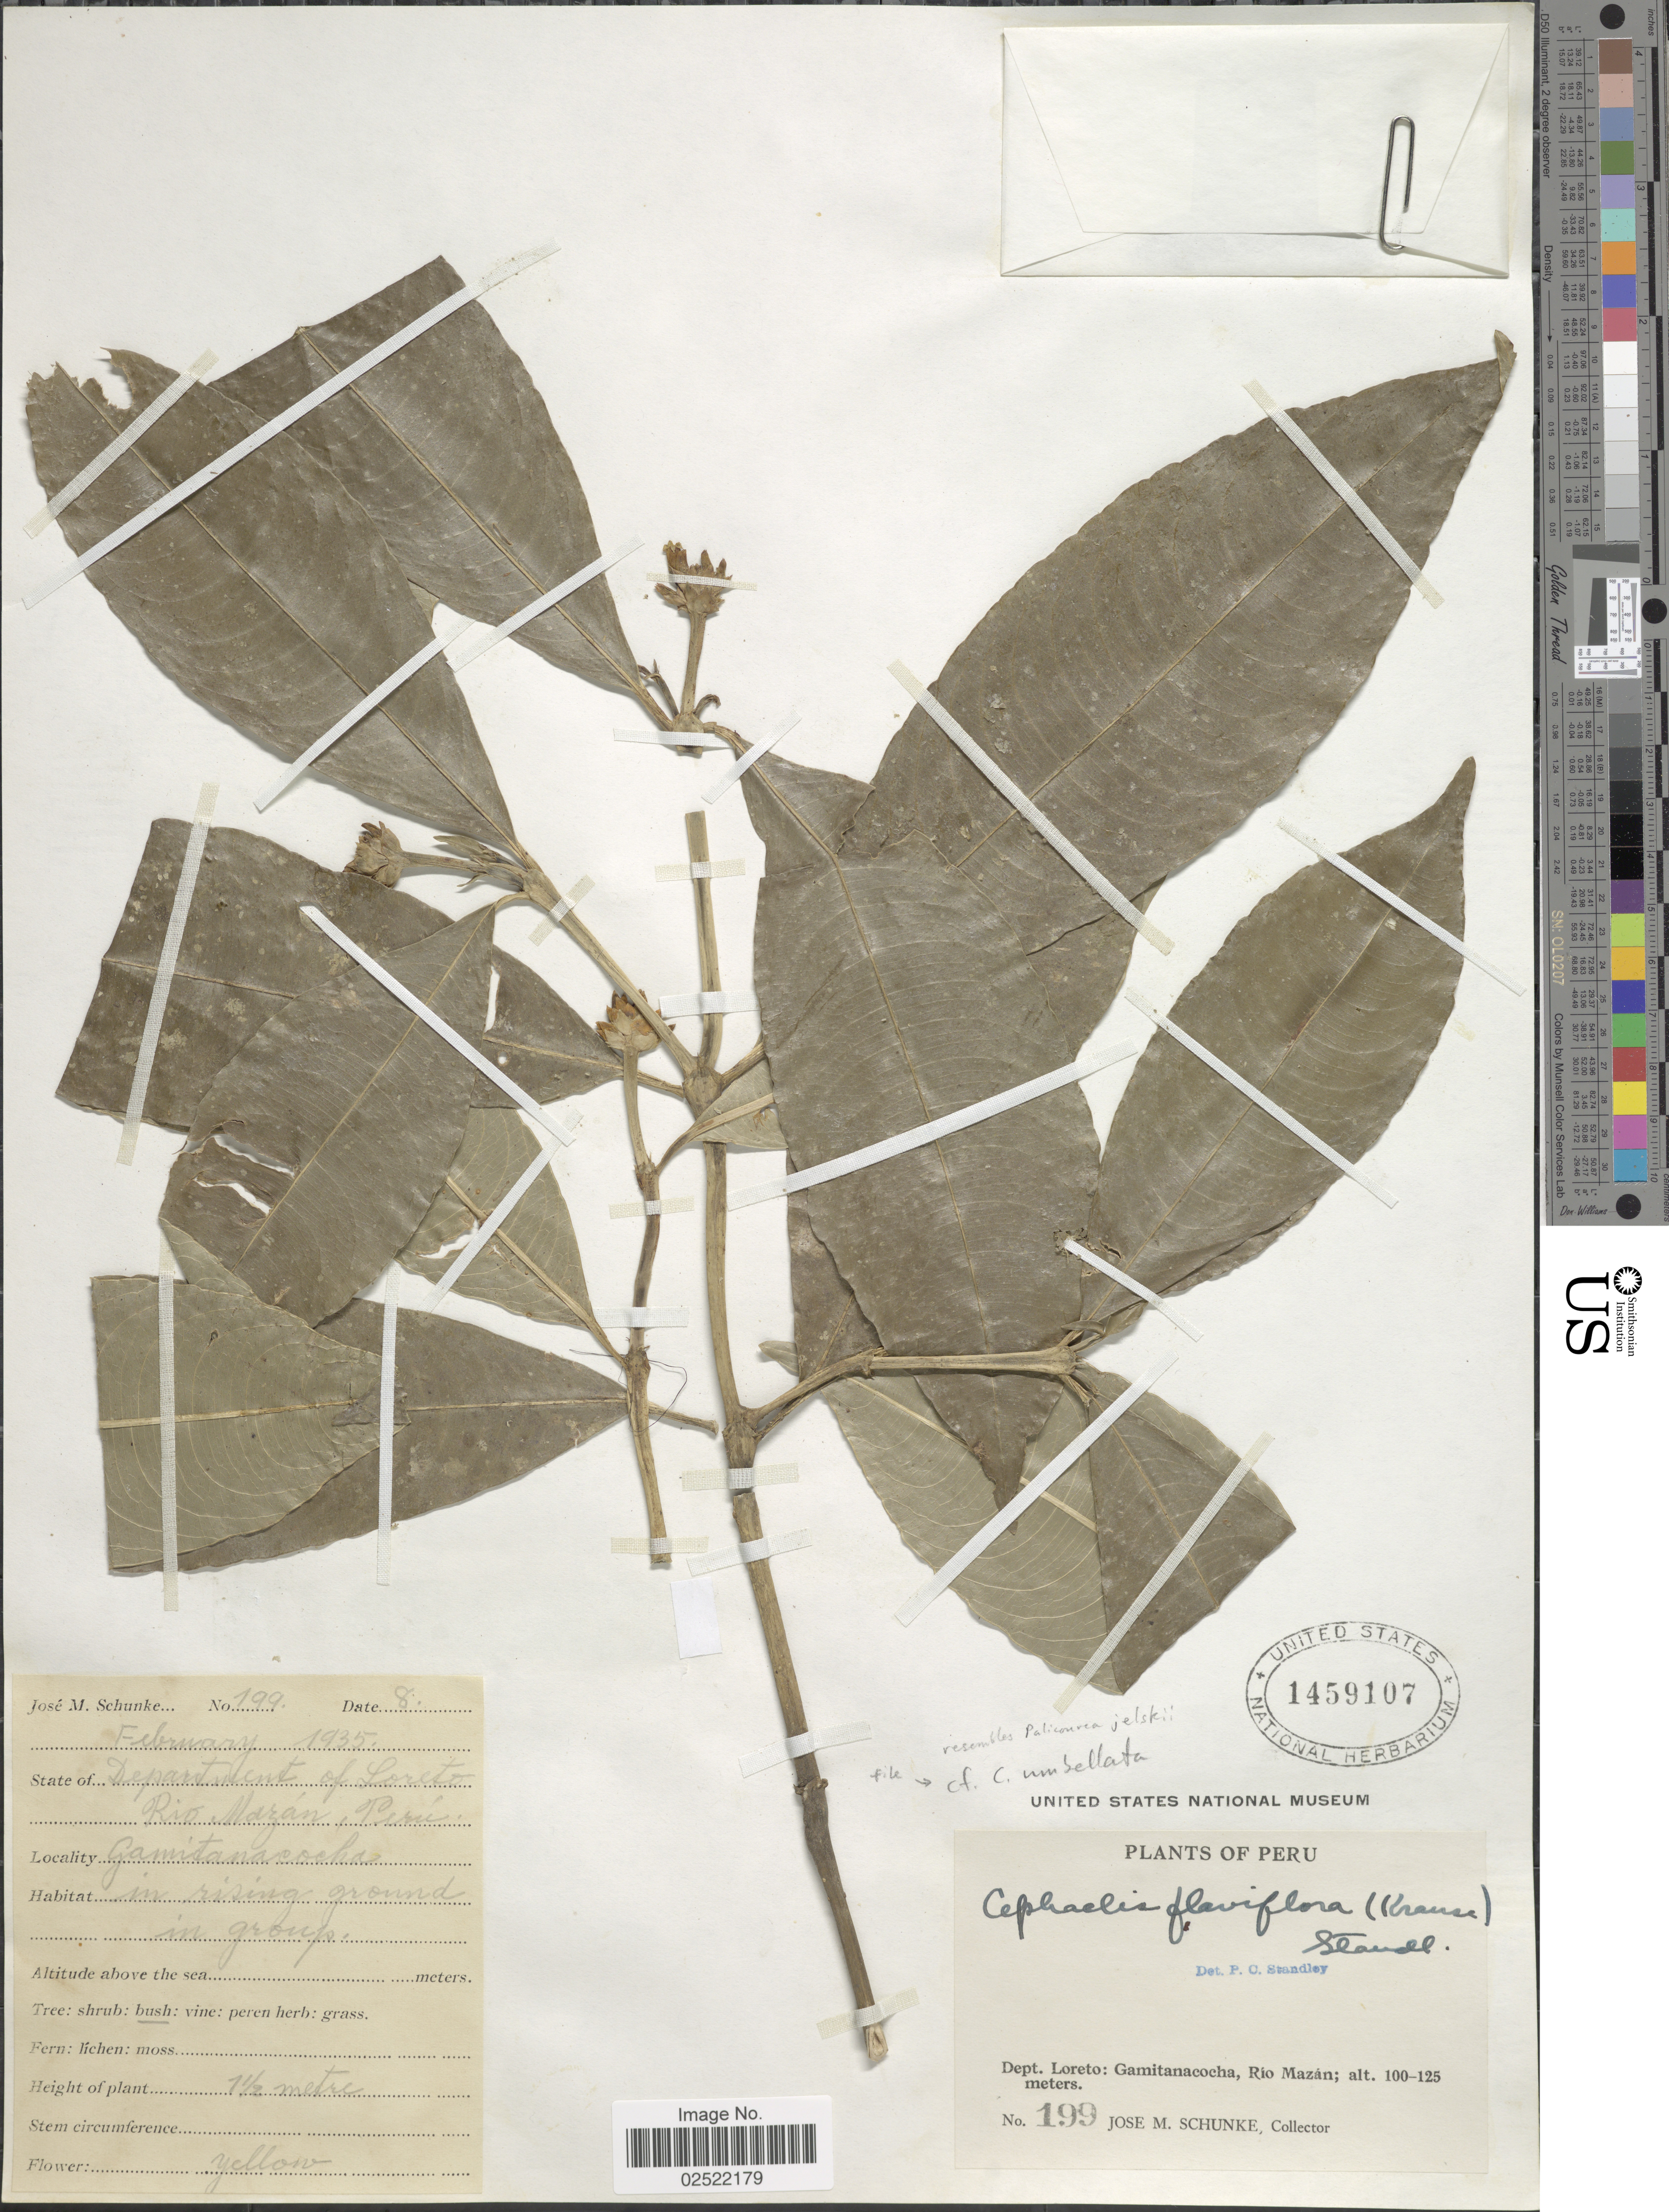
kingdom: Plantae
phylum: Tracheophyta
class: Magnoliopsida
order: Gentianales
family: Rubiaceae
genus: Psychotria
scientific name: Psychotria sp.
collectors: J. M. Schunke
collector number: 199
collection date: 1935-02-08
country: Peru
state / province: Loreto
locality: Dept. Loreto: Gamitanacocha, Rio Mazán.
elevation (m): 100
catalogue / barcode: US 1459107